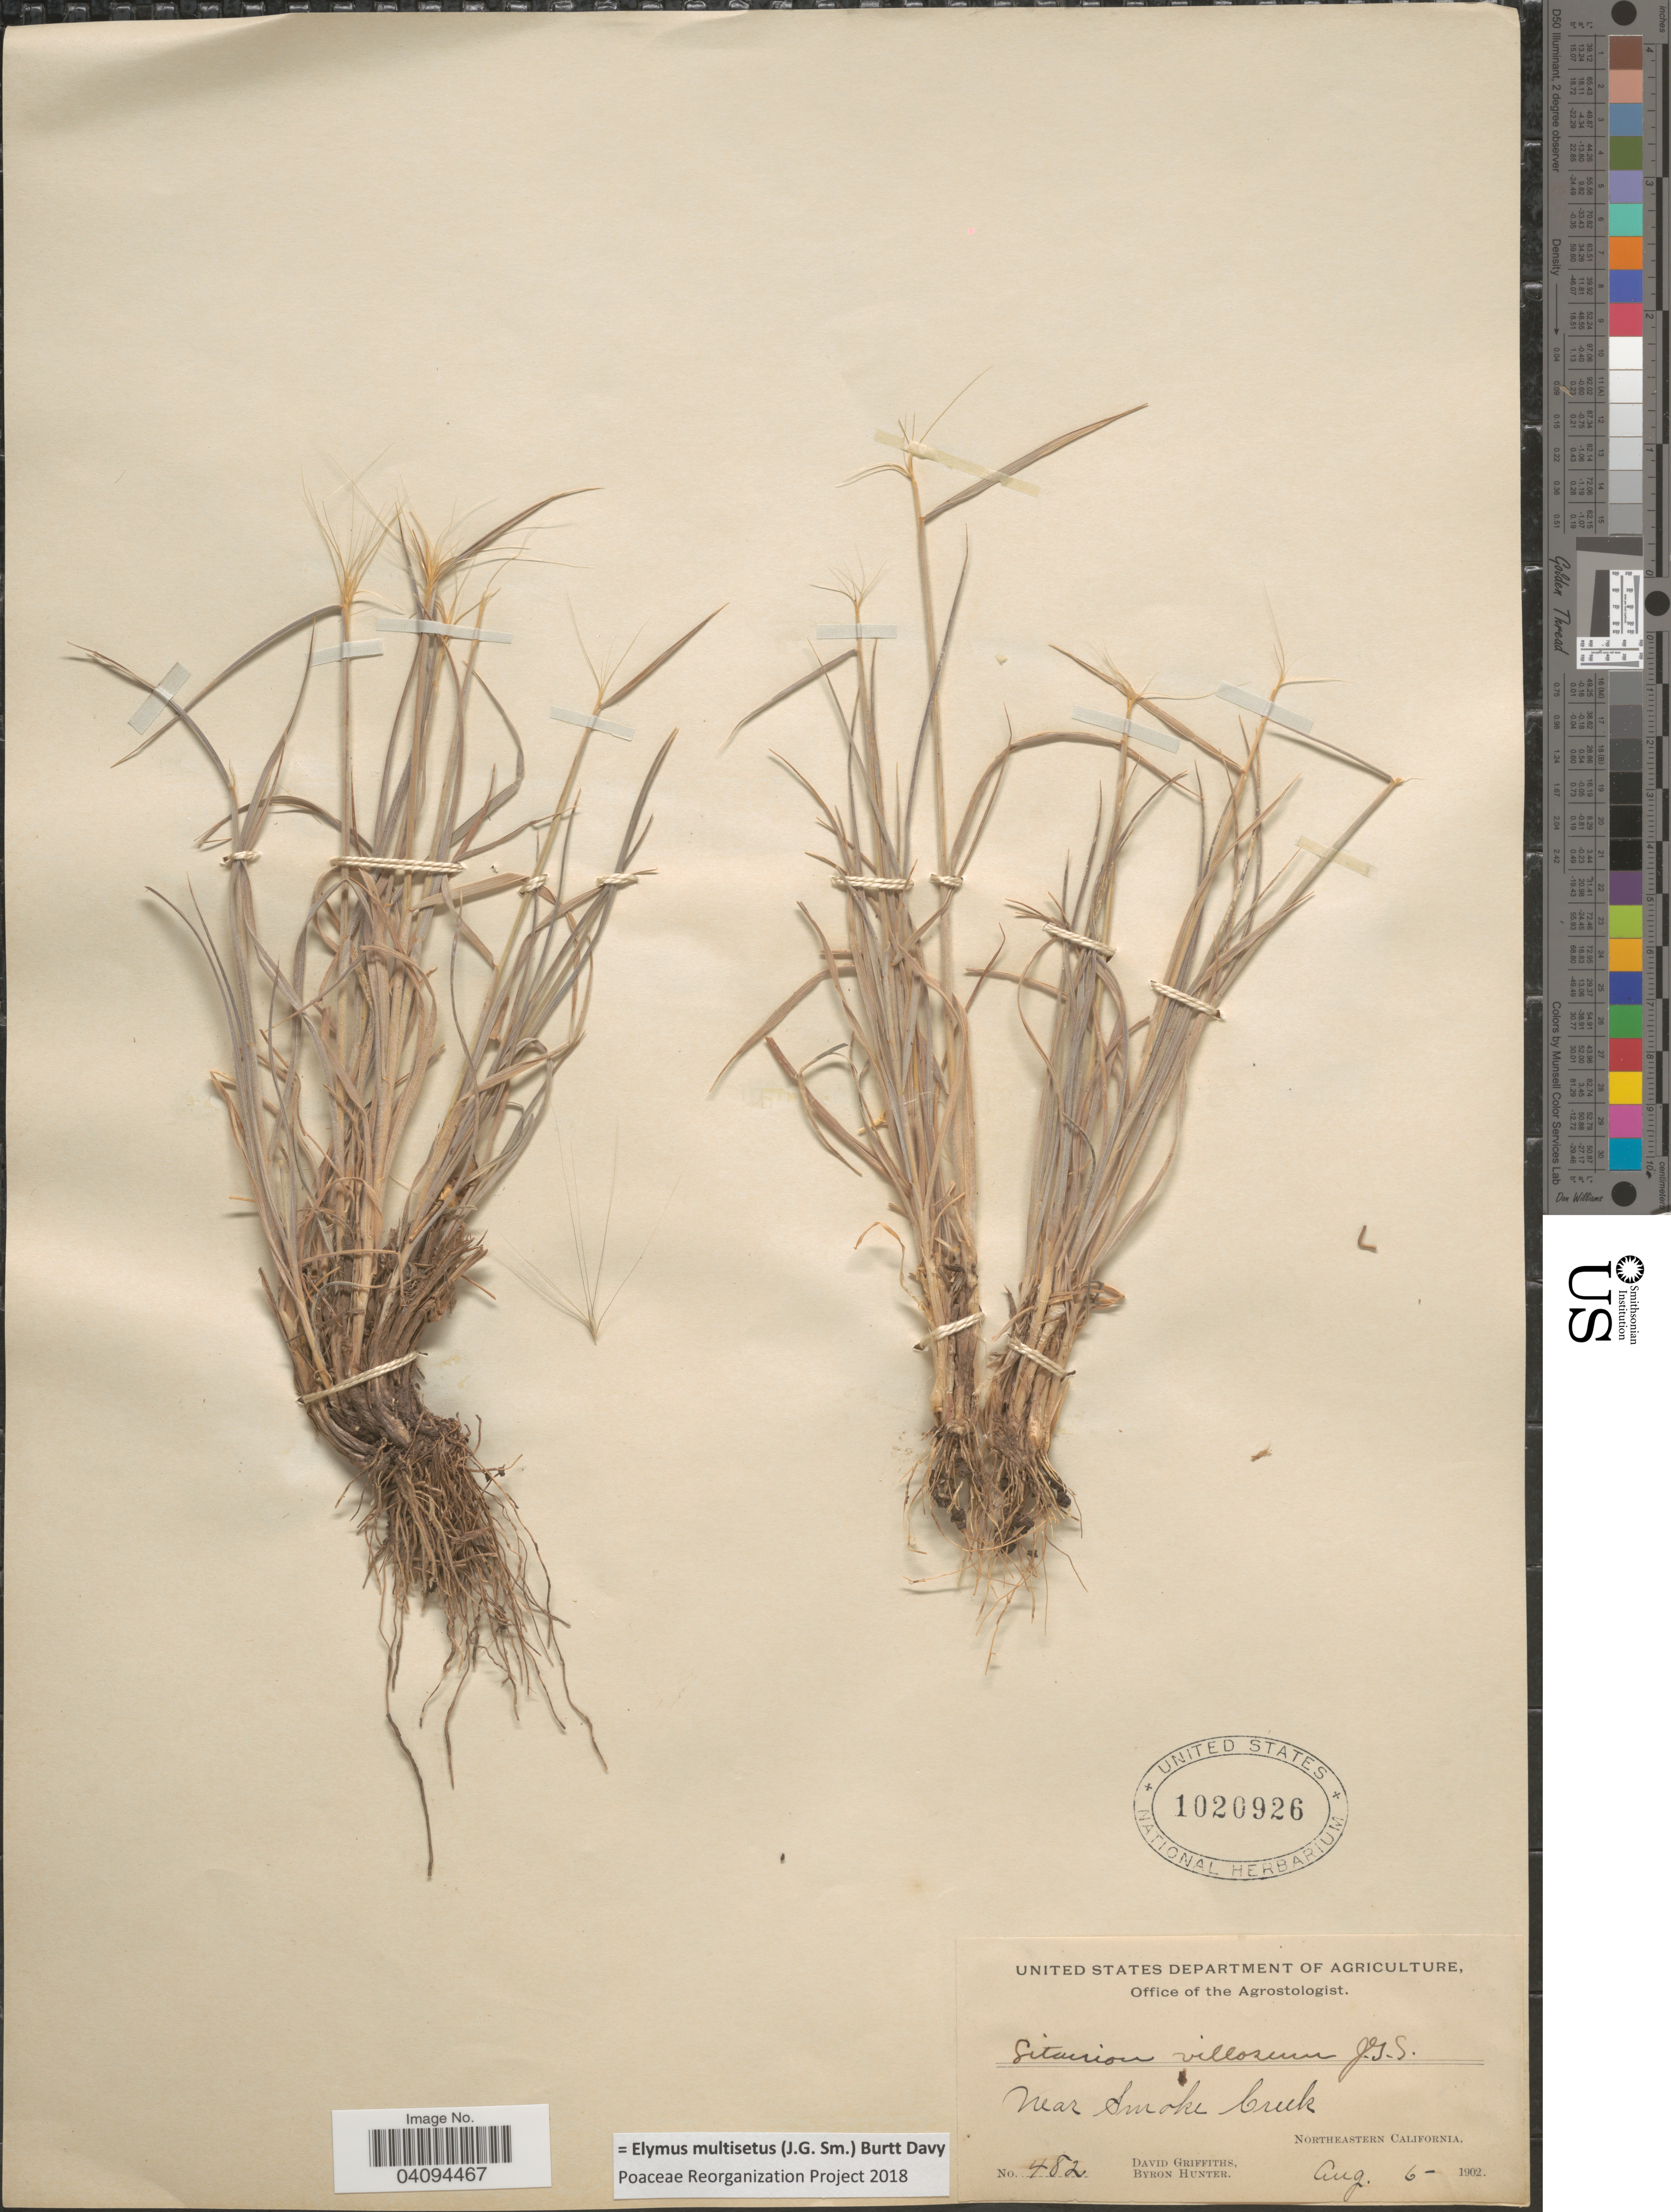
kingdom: Plantae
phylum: Tracheophyta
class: Liliopsida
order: Poales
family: Poaceae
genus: Elymus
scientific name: Elymus multisetus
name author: (J.G. Sm.) Burtt Davy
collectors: D. Griffiths & B. Hunter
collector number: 482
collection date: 1902-08-06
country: United States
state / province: California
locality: Near Smoke Creek. Northeastern California.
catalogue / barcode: US 1020926